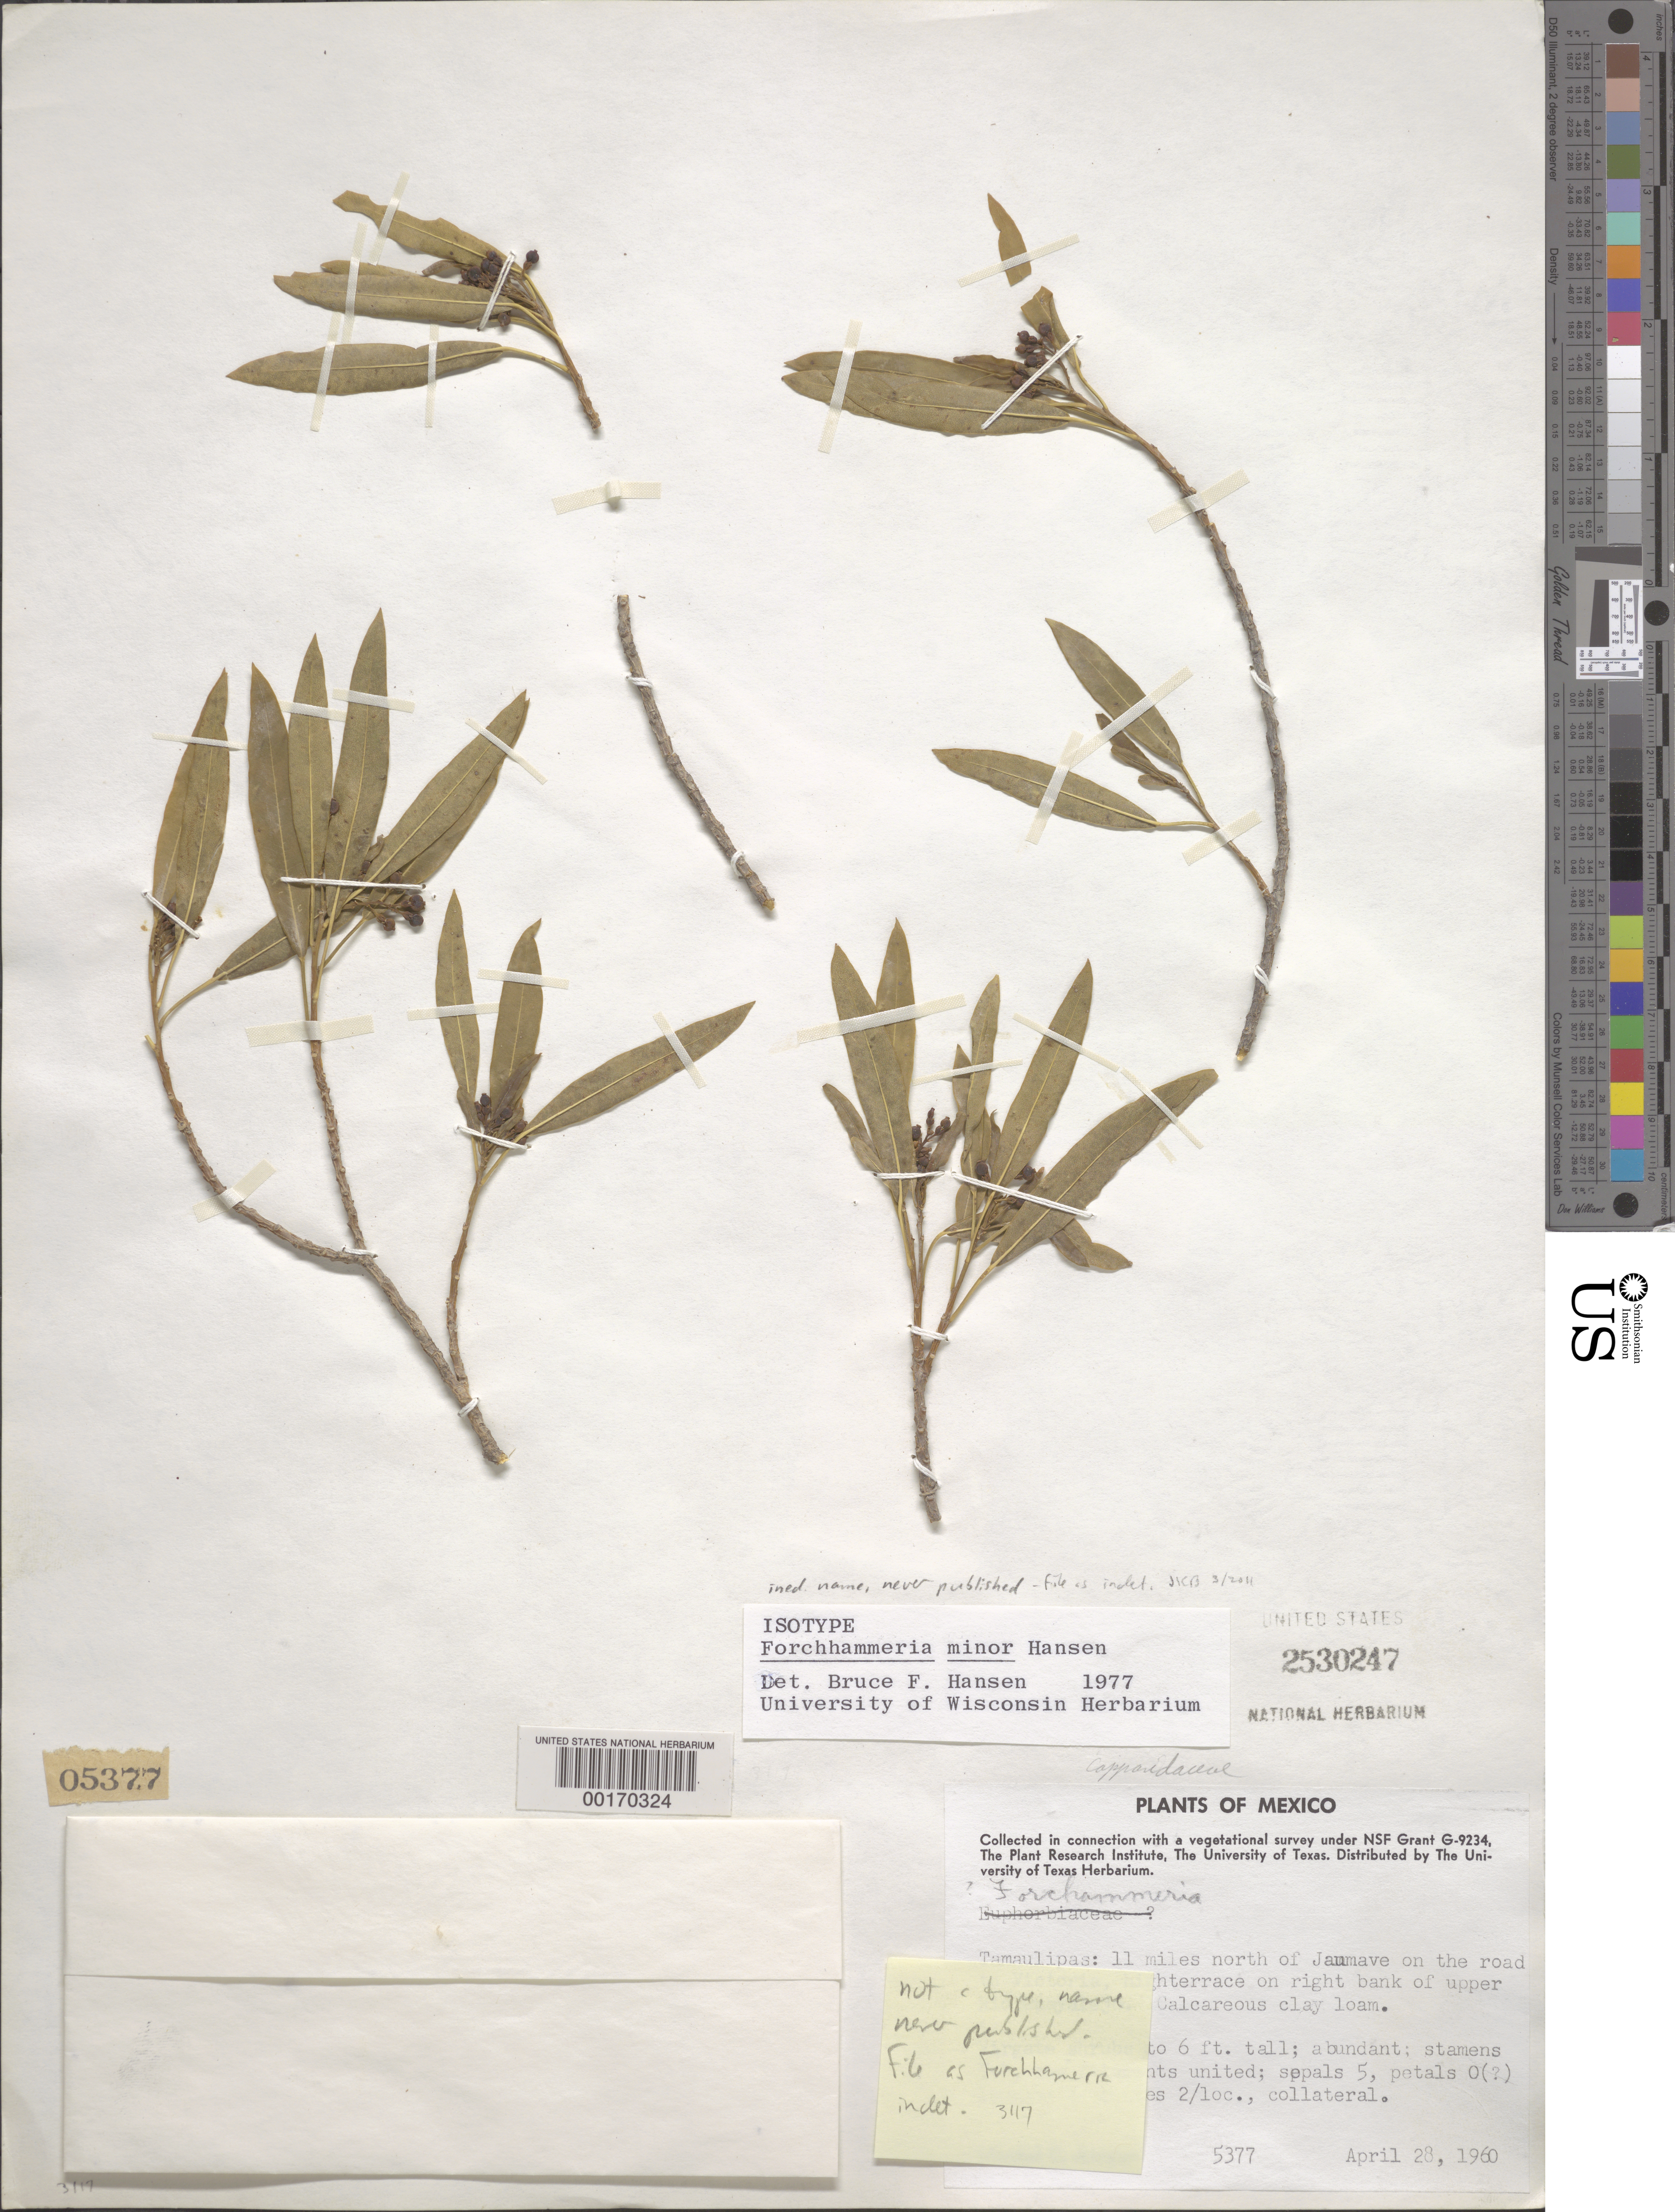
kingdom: Plantae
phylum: Tracheophyta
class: Magnoliopsida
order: Brassicales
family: Stixaceae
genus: Forchhammeria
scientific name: Forchhammeria sp.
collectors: M. Johnston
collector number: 5377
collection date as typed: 28 Apr 1960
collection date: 1960-04-28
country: Mexico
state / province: Tamaulipas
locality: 11 mi N of Jaumave on upper road to Victoria, high terrace on right bank of upper Rio Guayalejo.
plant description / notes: Annotated by Bruce F. Hansen (1977) as isotype of Forchhammeria minor Hansen, ined. name never published. Deleted from Type Register and filed in main herbarium, April 2008.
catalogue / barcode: US 2530247